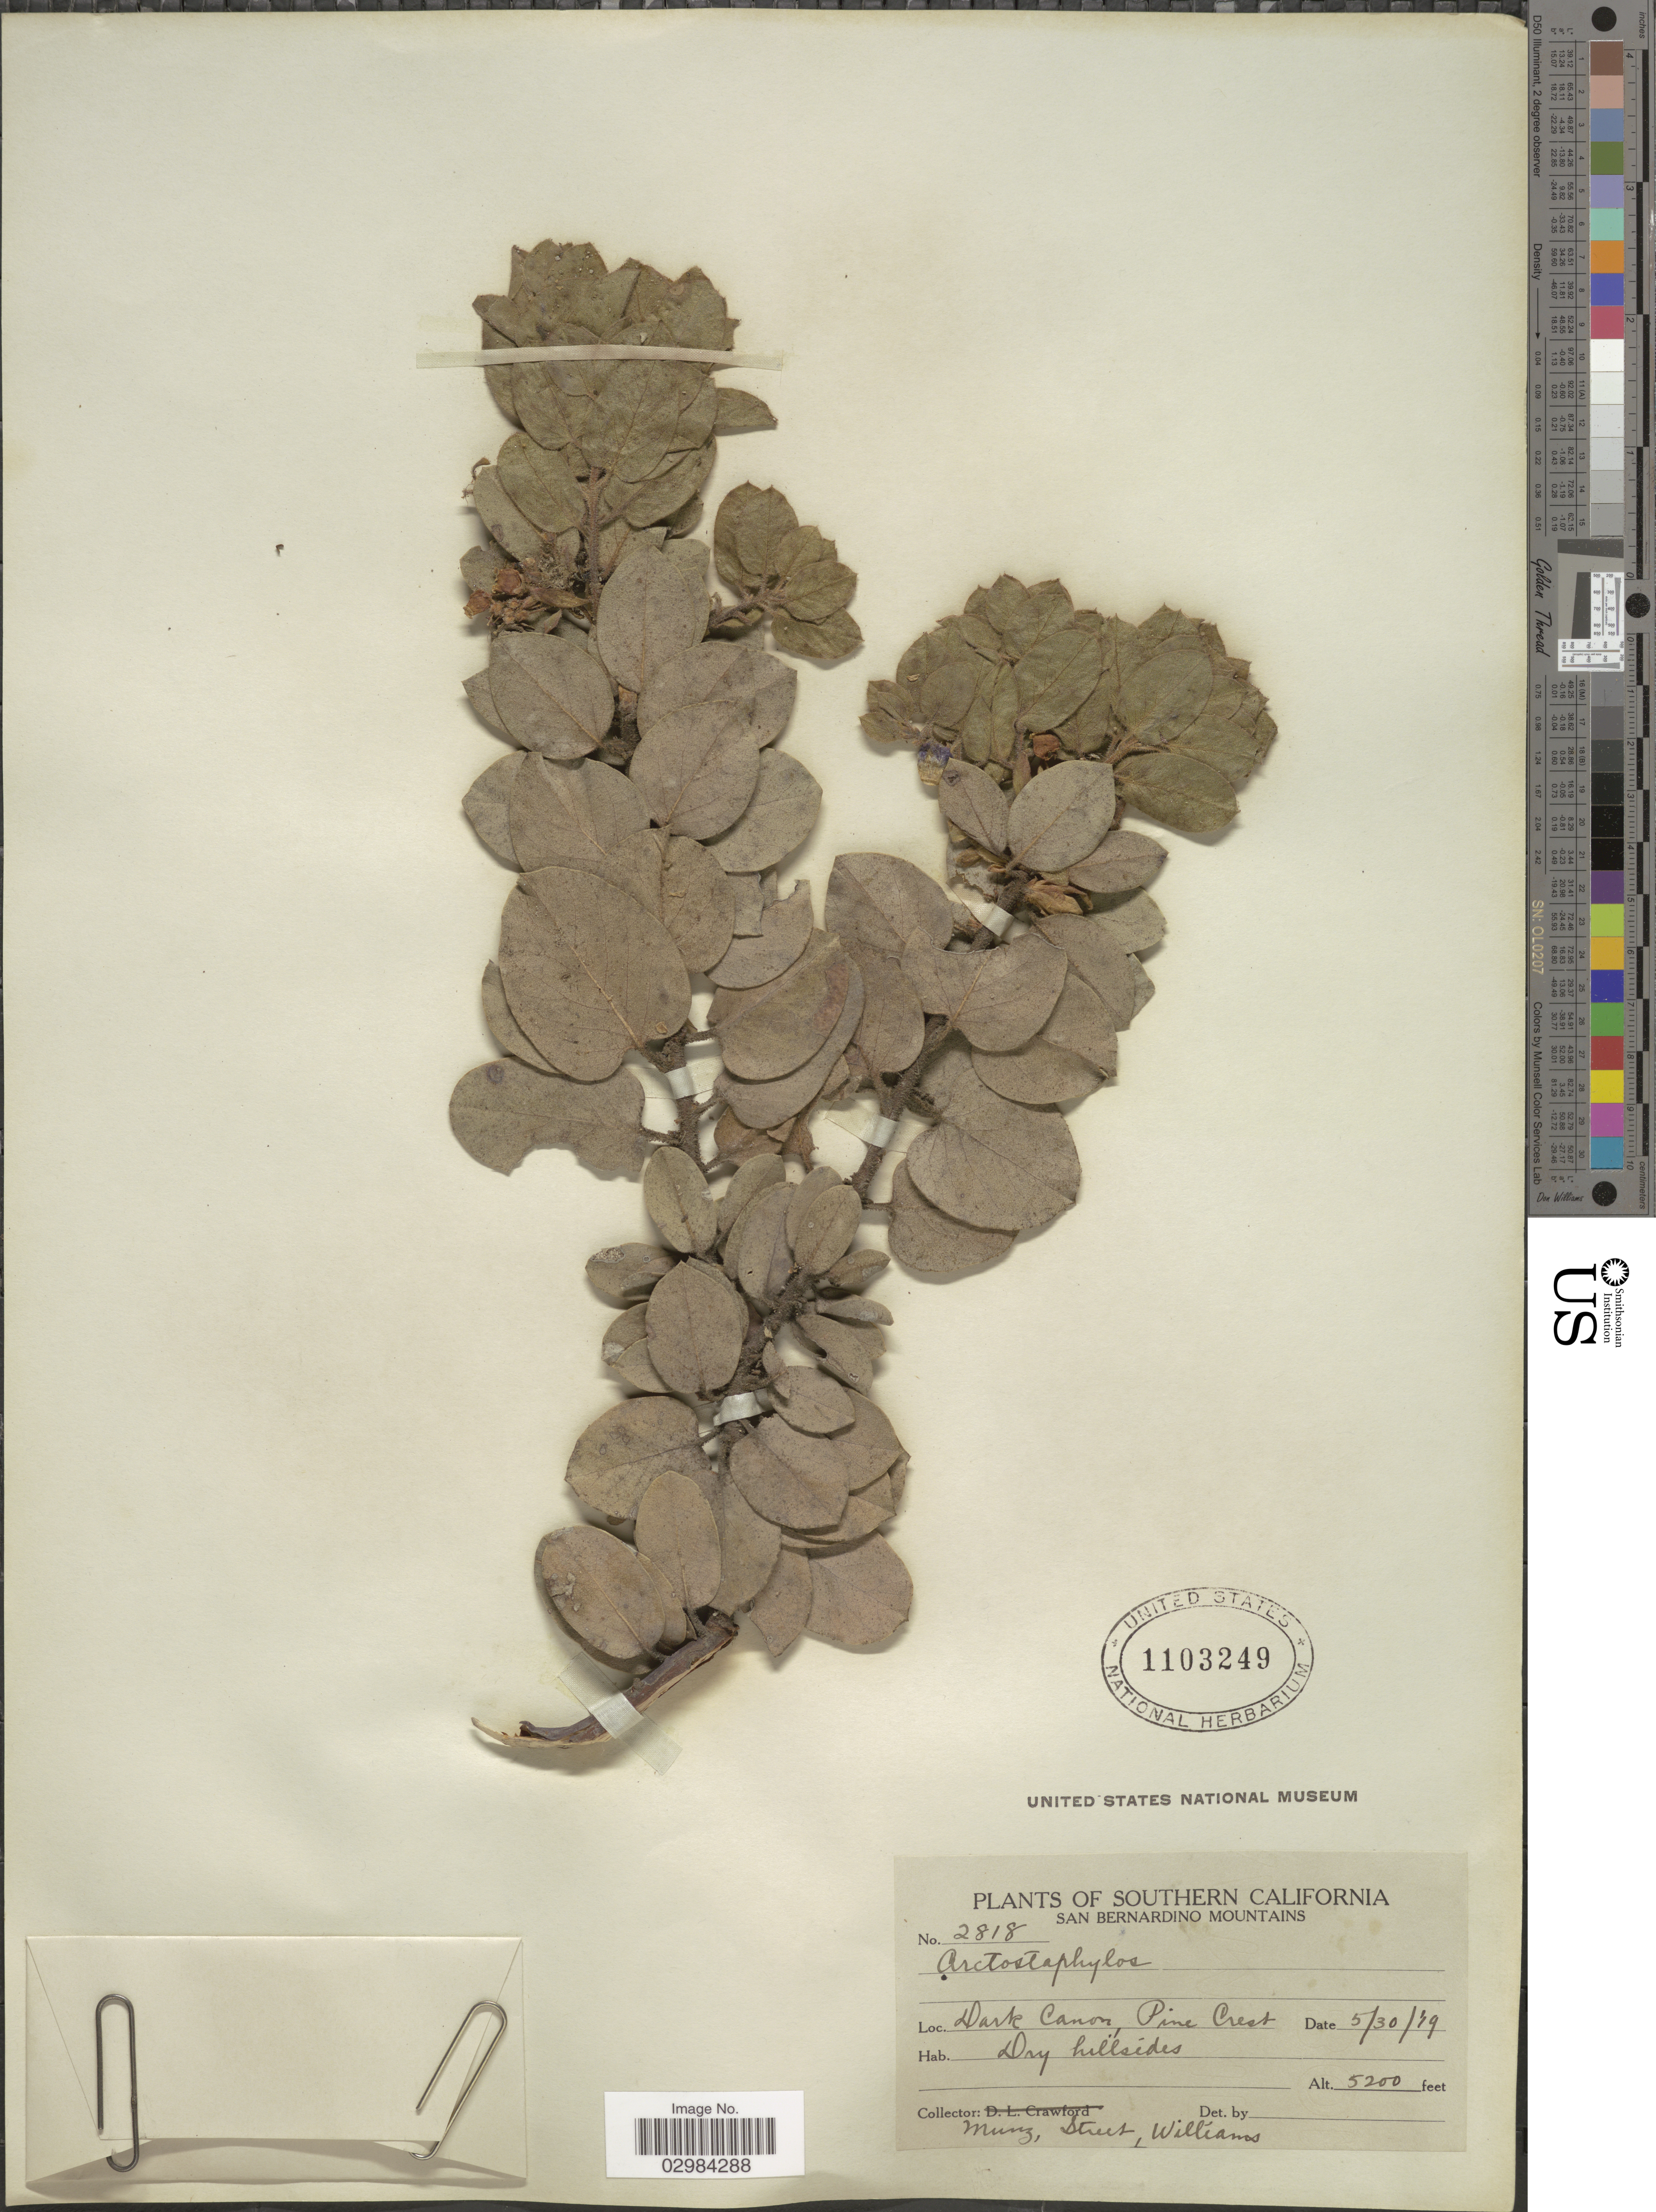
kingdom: Plantae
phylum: Tracheophyta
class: Magnoliopsida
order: Ericales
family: Ericaceae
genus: Arctostaphylos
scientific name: Arctostaphylos parryana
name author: Lemmon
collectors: -. Munz, -. Street & -- Williams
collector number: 2818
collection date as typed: Transcribed d/m/y: 30/5/39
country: United States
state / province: California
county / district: San Bernardino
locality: Southern California, San Bernardino Mountains, Dark Canon, Pine Crest.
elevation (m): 1585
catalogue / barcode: US 1103249